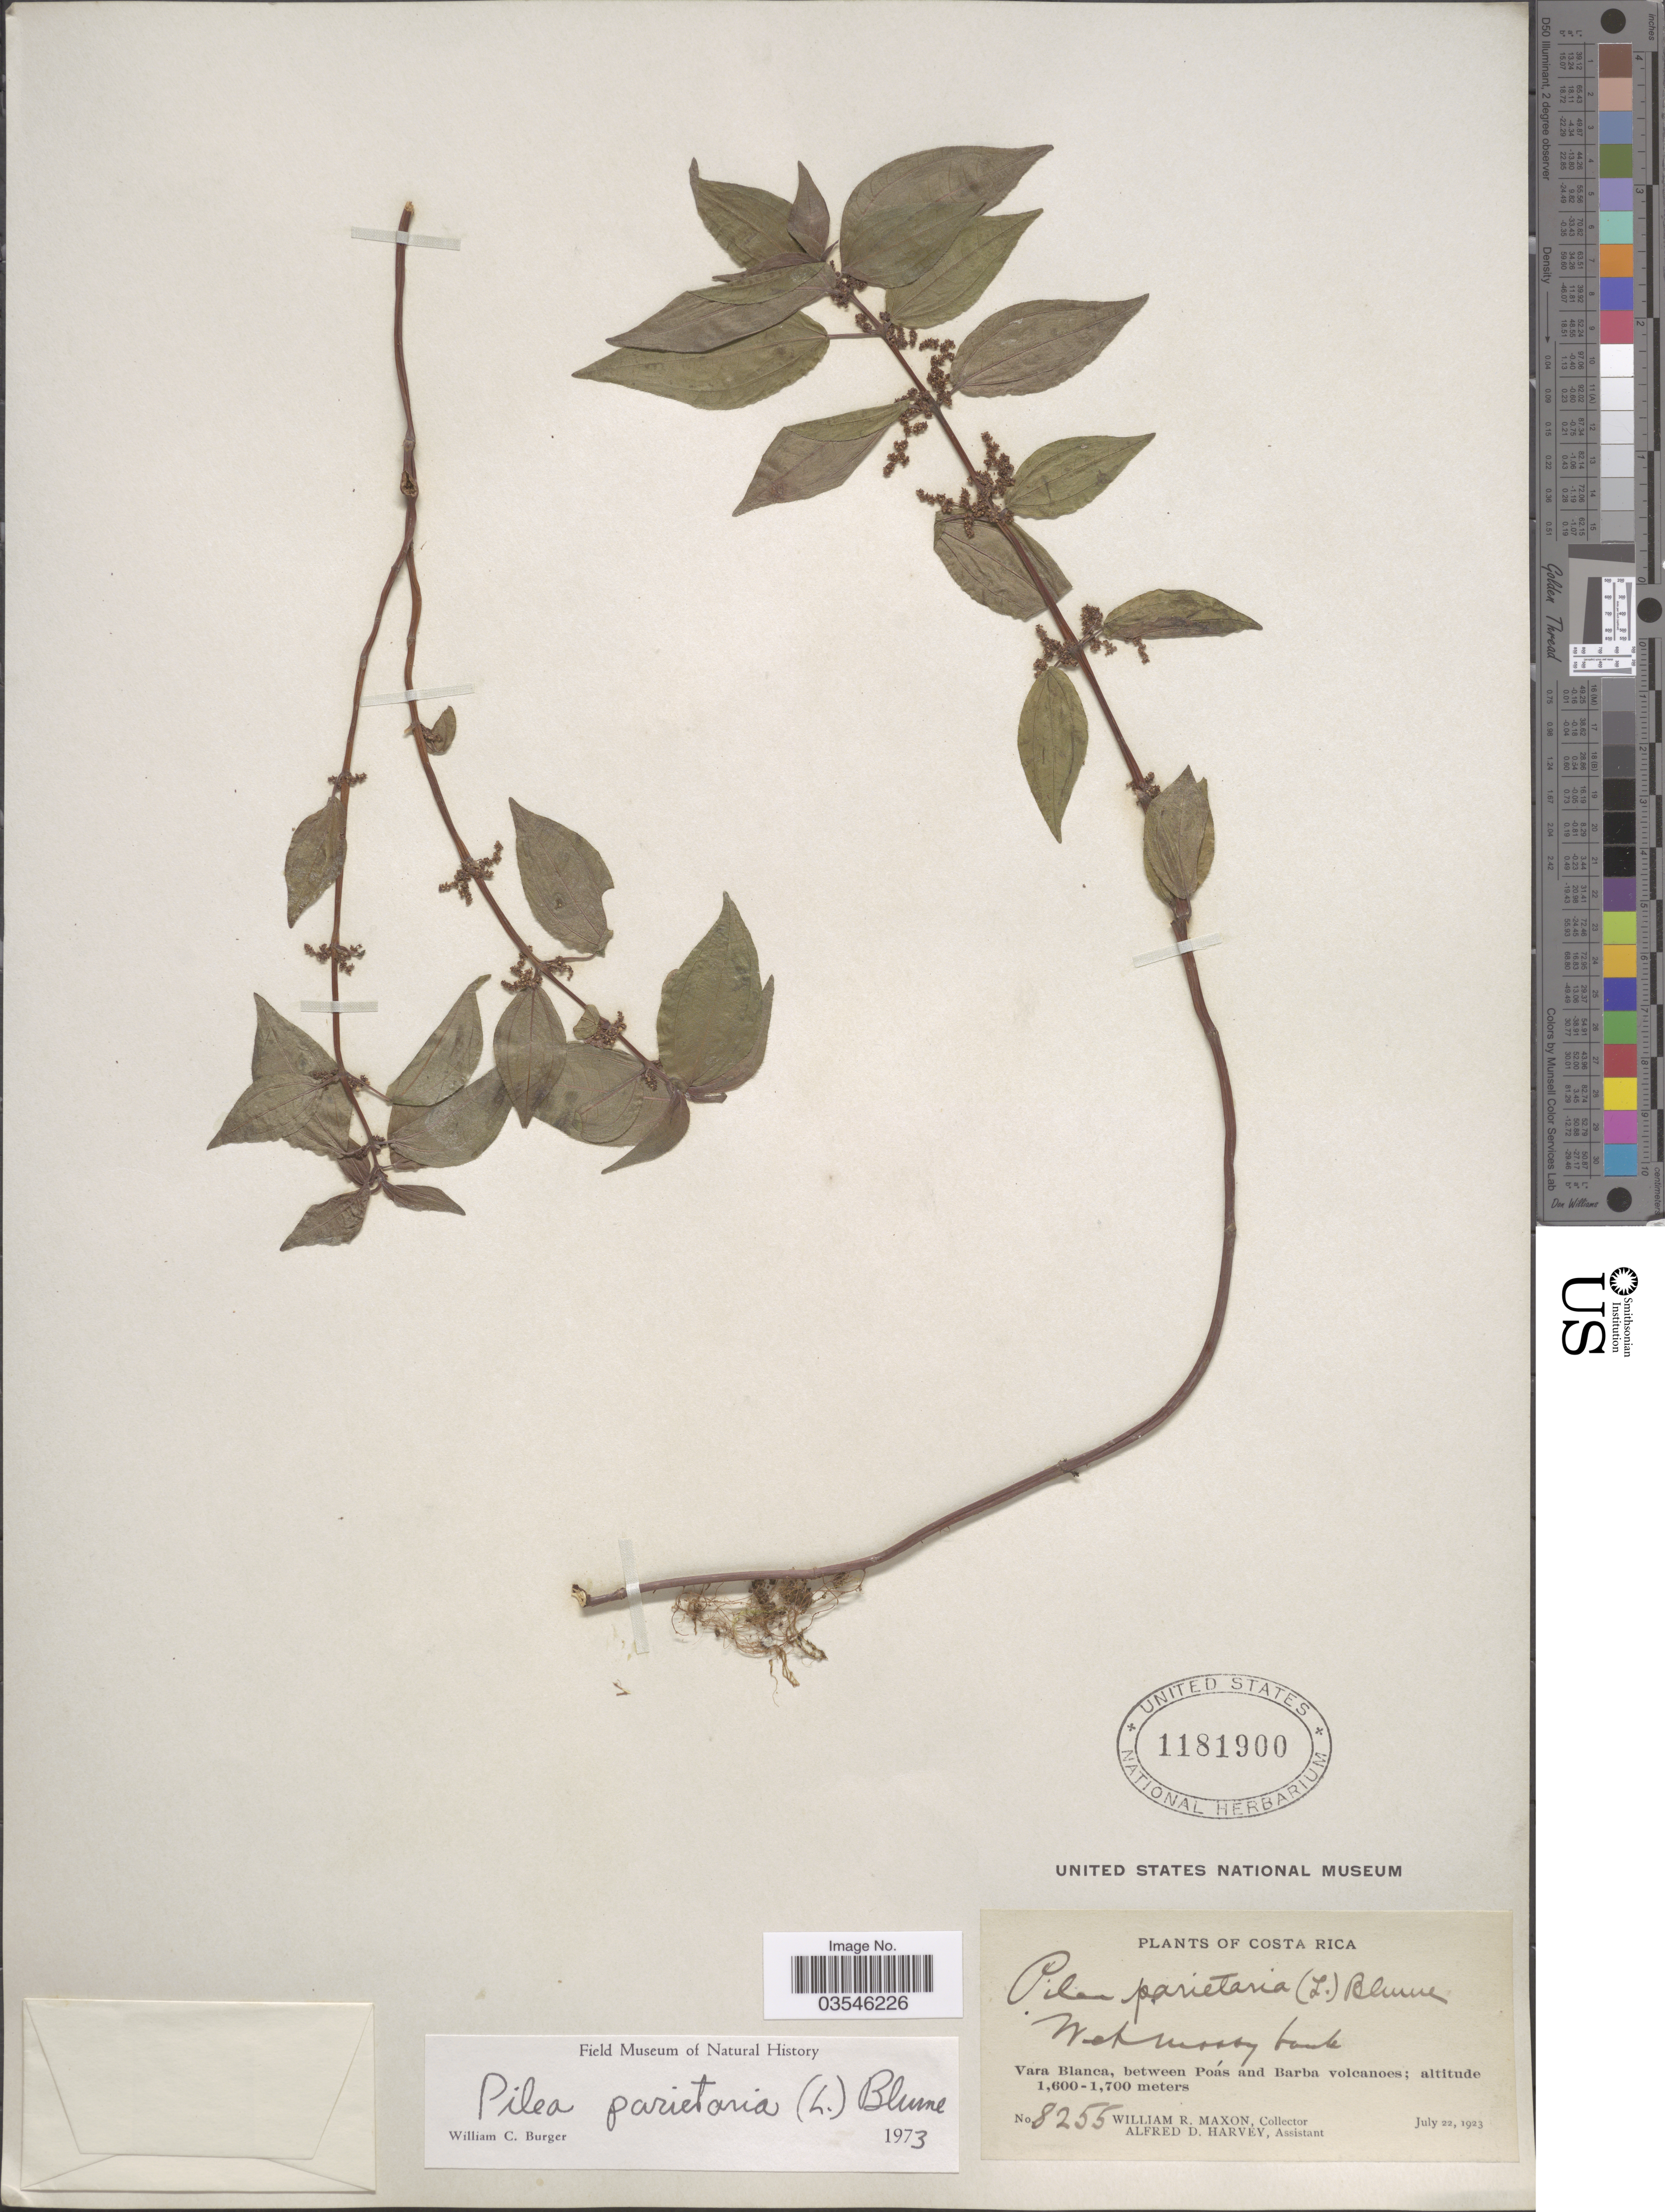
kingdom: Plantae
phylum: Tracheophyta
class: Magnoliopsida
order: Rosales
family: Urticaceae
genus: Pilea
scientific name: Pilea parietaria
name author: (L.) Blume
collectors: W. R. Maxon & A. D. Harvey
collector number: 8255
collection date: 1923-07-22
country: Costa Rica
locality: Vara Blanca, between Poás and Barba volcanoes.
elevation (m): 1600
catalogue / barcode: US 1181900